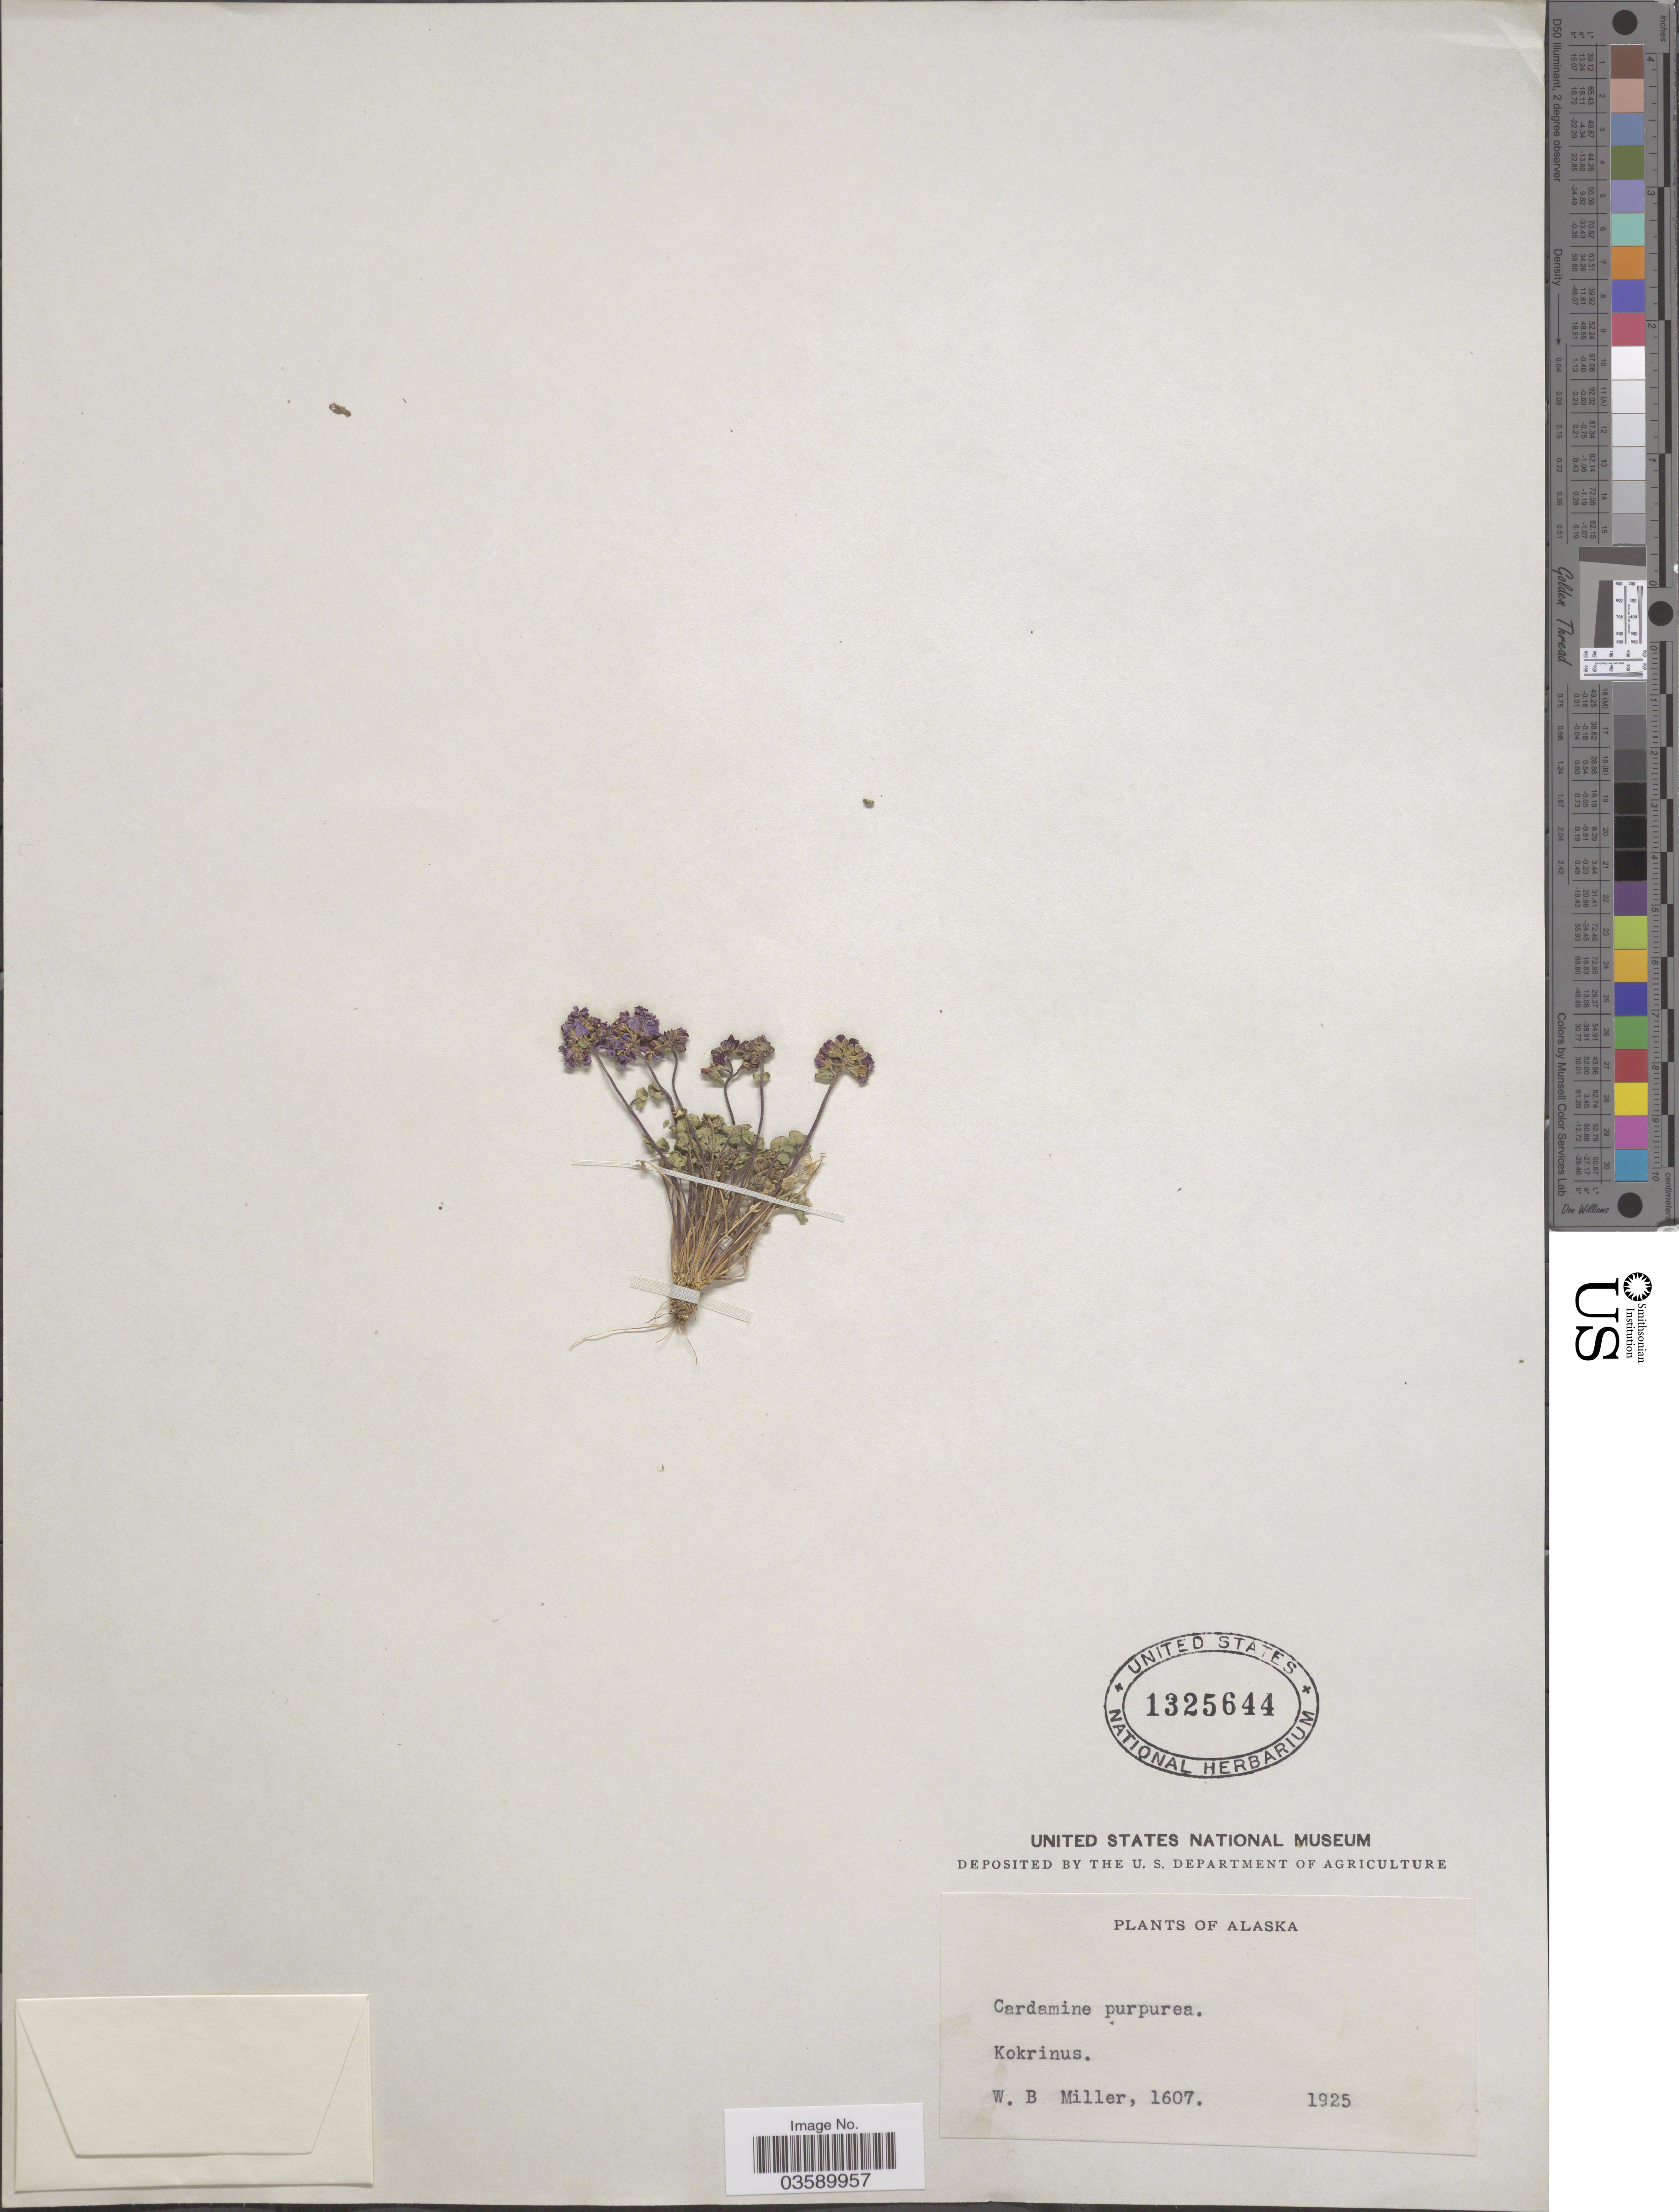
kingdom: Plantae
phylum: Tracheophyta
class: Magnoliopsida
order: Brassicales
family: Brassicaceae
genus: Cardamine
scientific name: Cardamine purpurea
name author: Cham. & Schltdl.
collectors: W. Miller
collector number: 1607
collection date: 1925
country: United States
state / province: Alaska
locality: Kokrinus.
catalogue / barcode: US 1325644